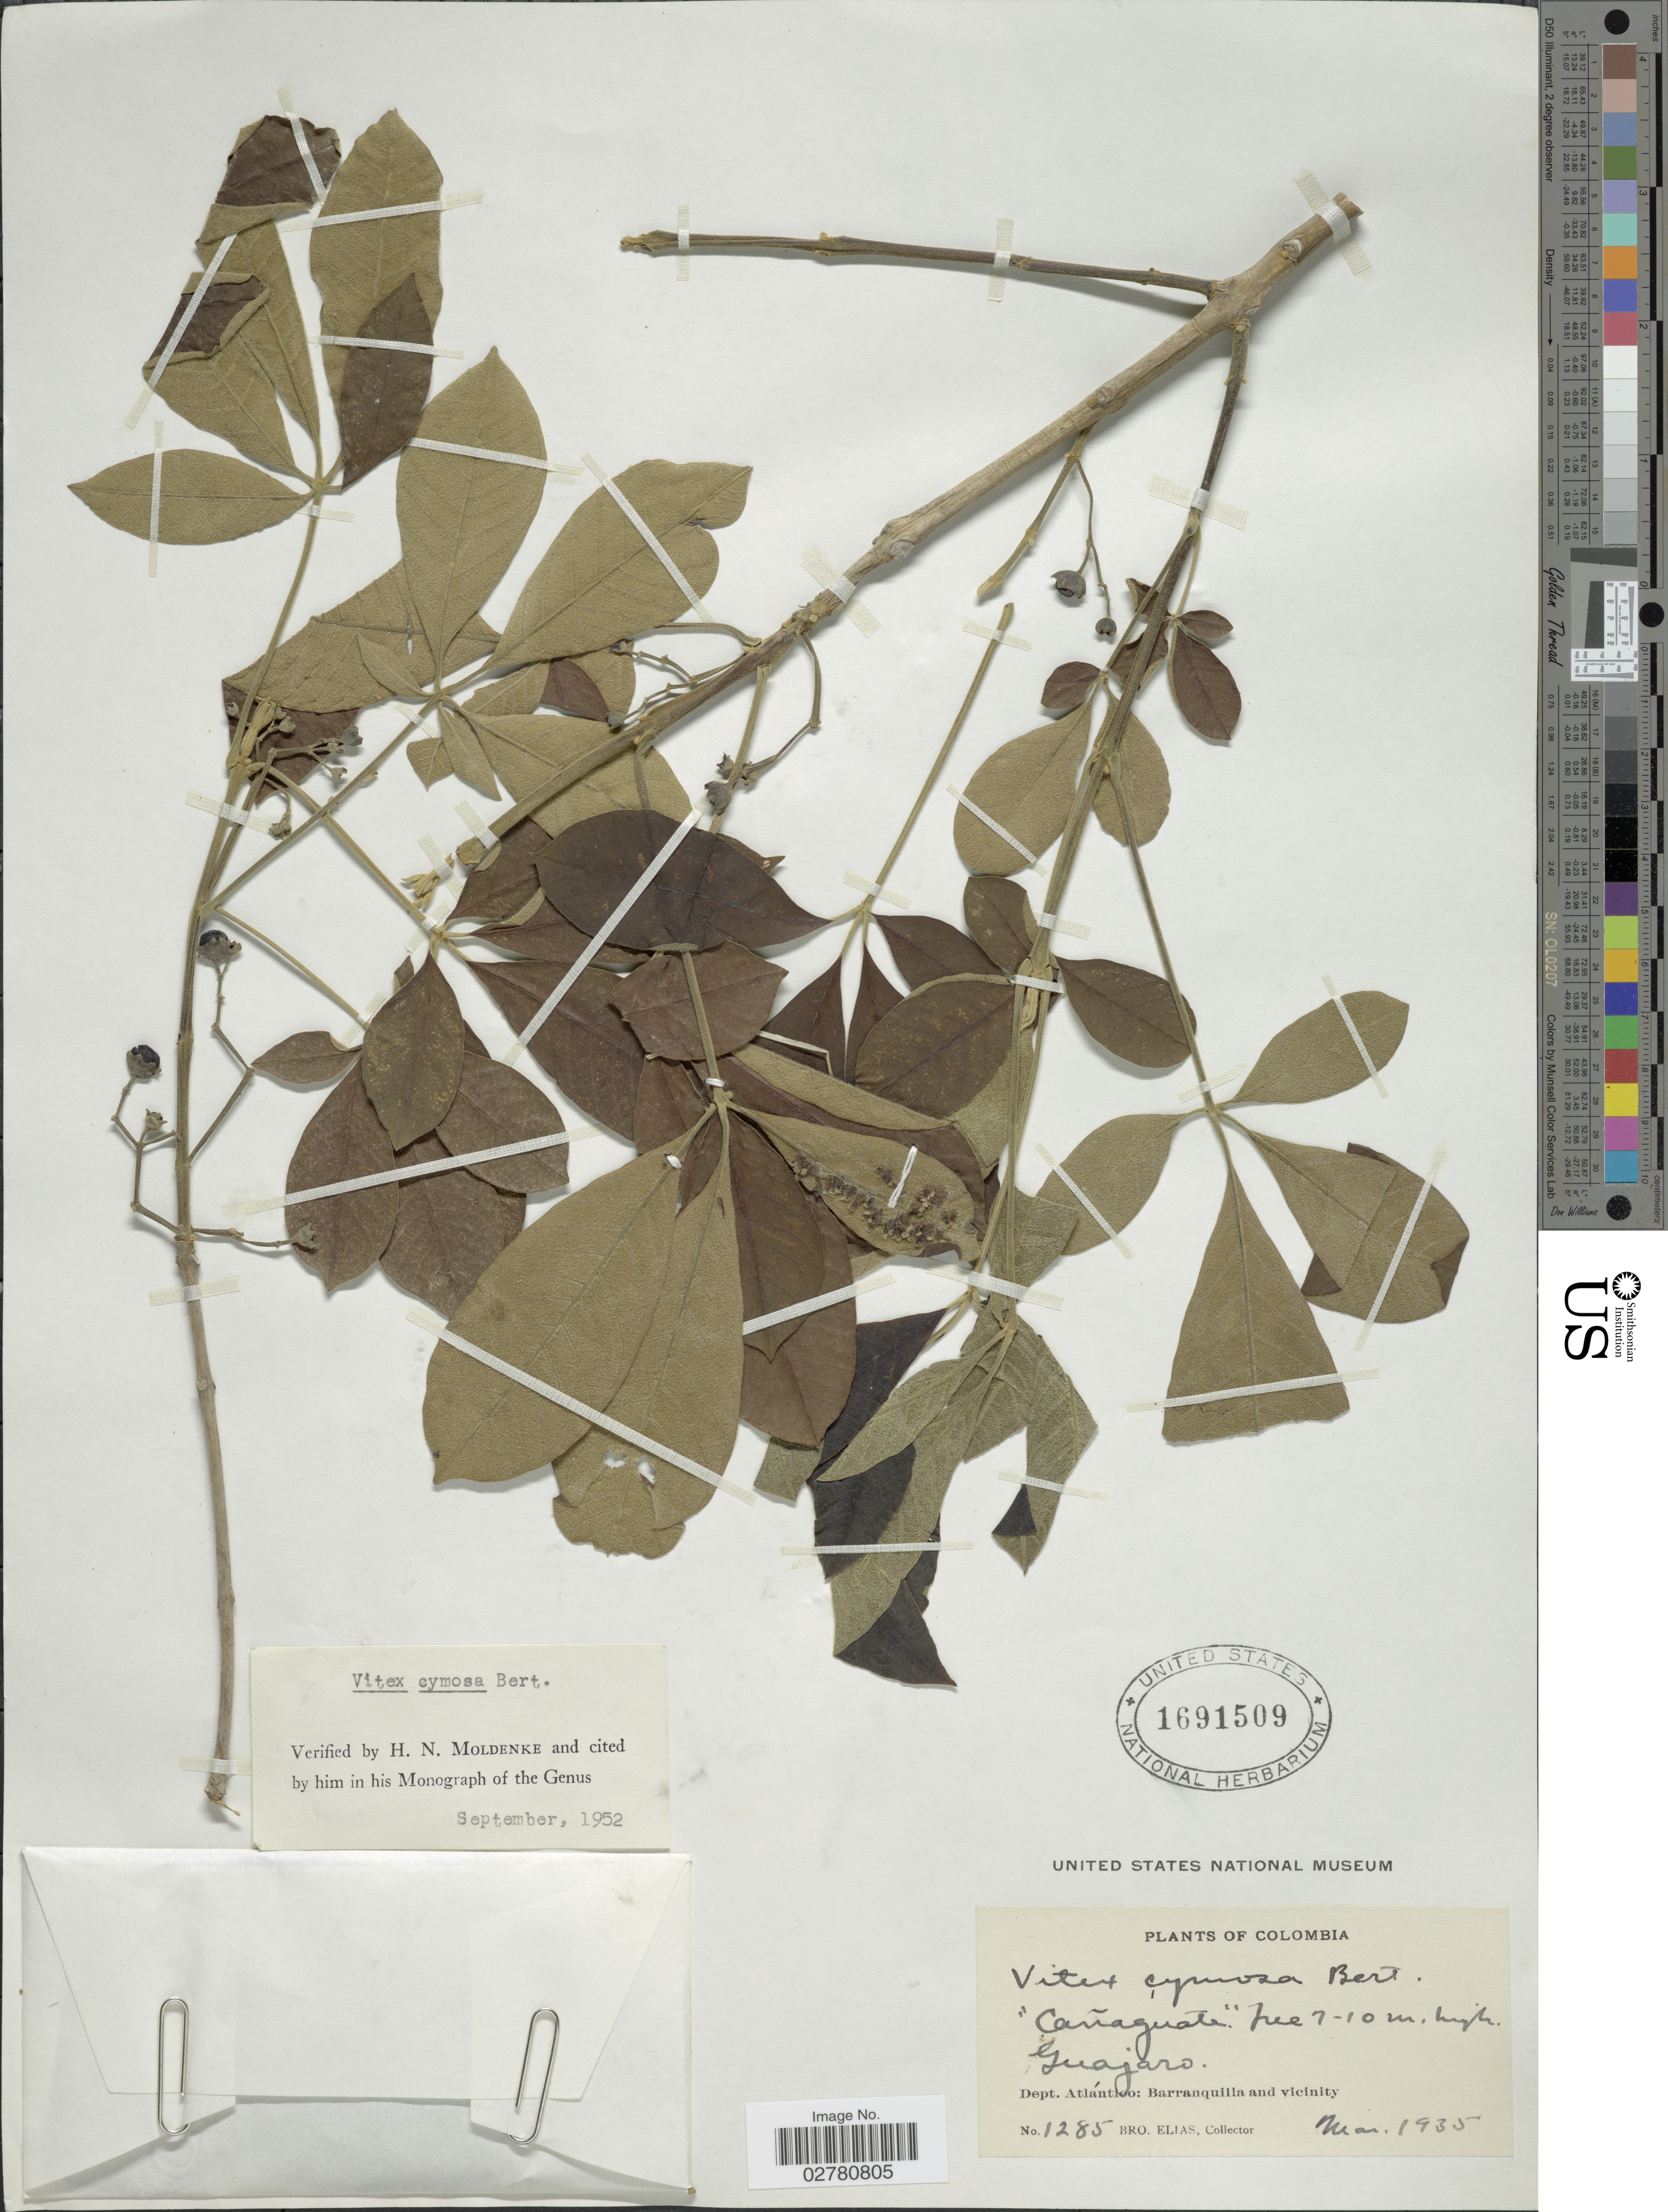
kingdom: Plantae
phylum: Tracheophyta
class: Magnoliopsida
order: Lamiales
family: Lamiaceae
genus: Vitex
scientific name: Vitex cymosa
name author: Bertero ex Spreng.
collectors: Bro. Elias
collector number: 1285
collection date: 1935-05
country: Colombia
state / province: Atlántico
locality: Guajaro. Dept. Atlántico: Barranquilla and vicinity.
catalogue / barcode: US 1691509